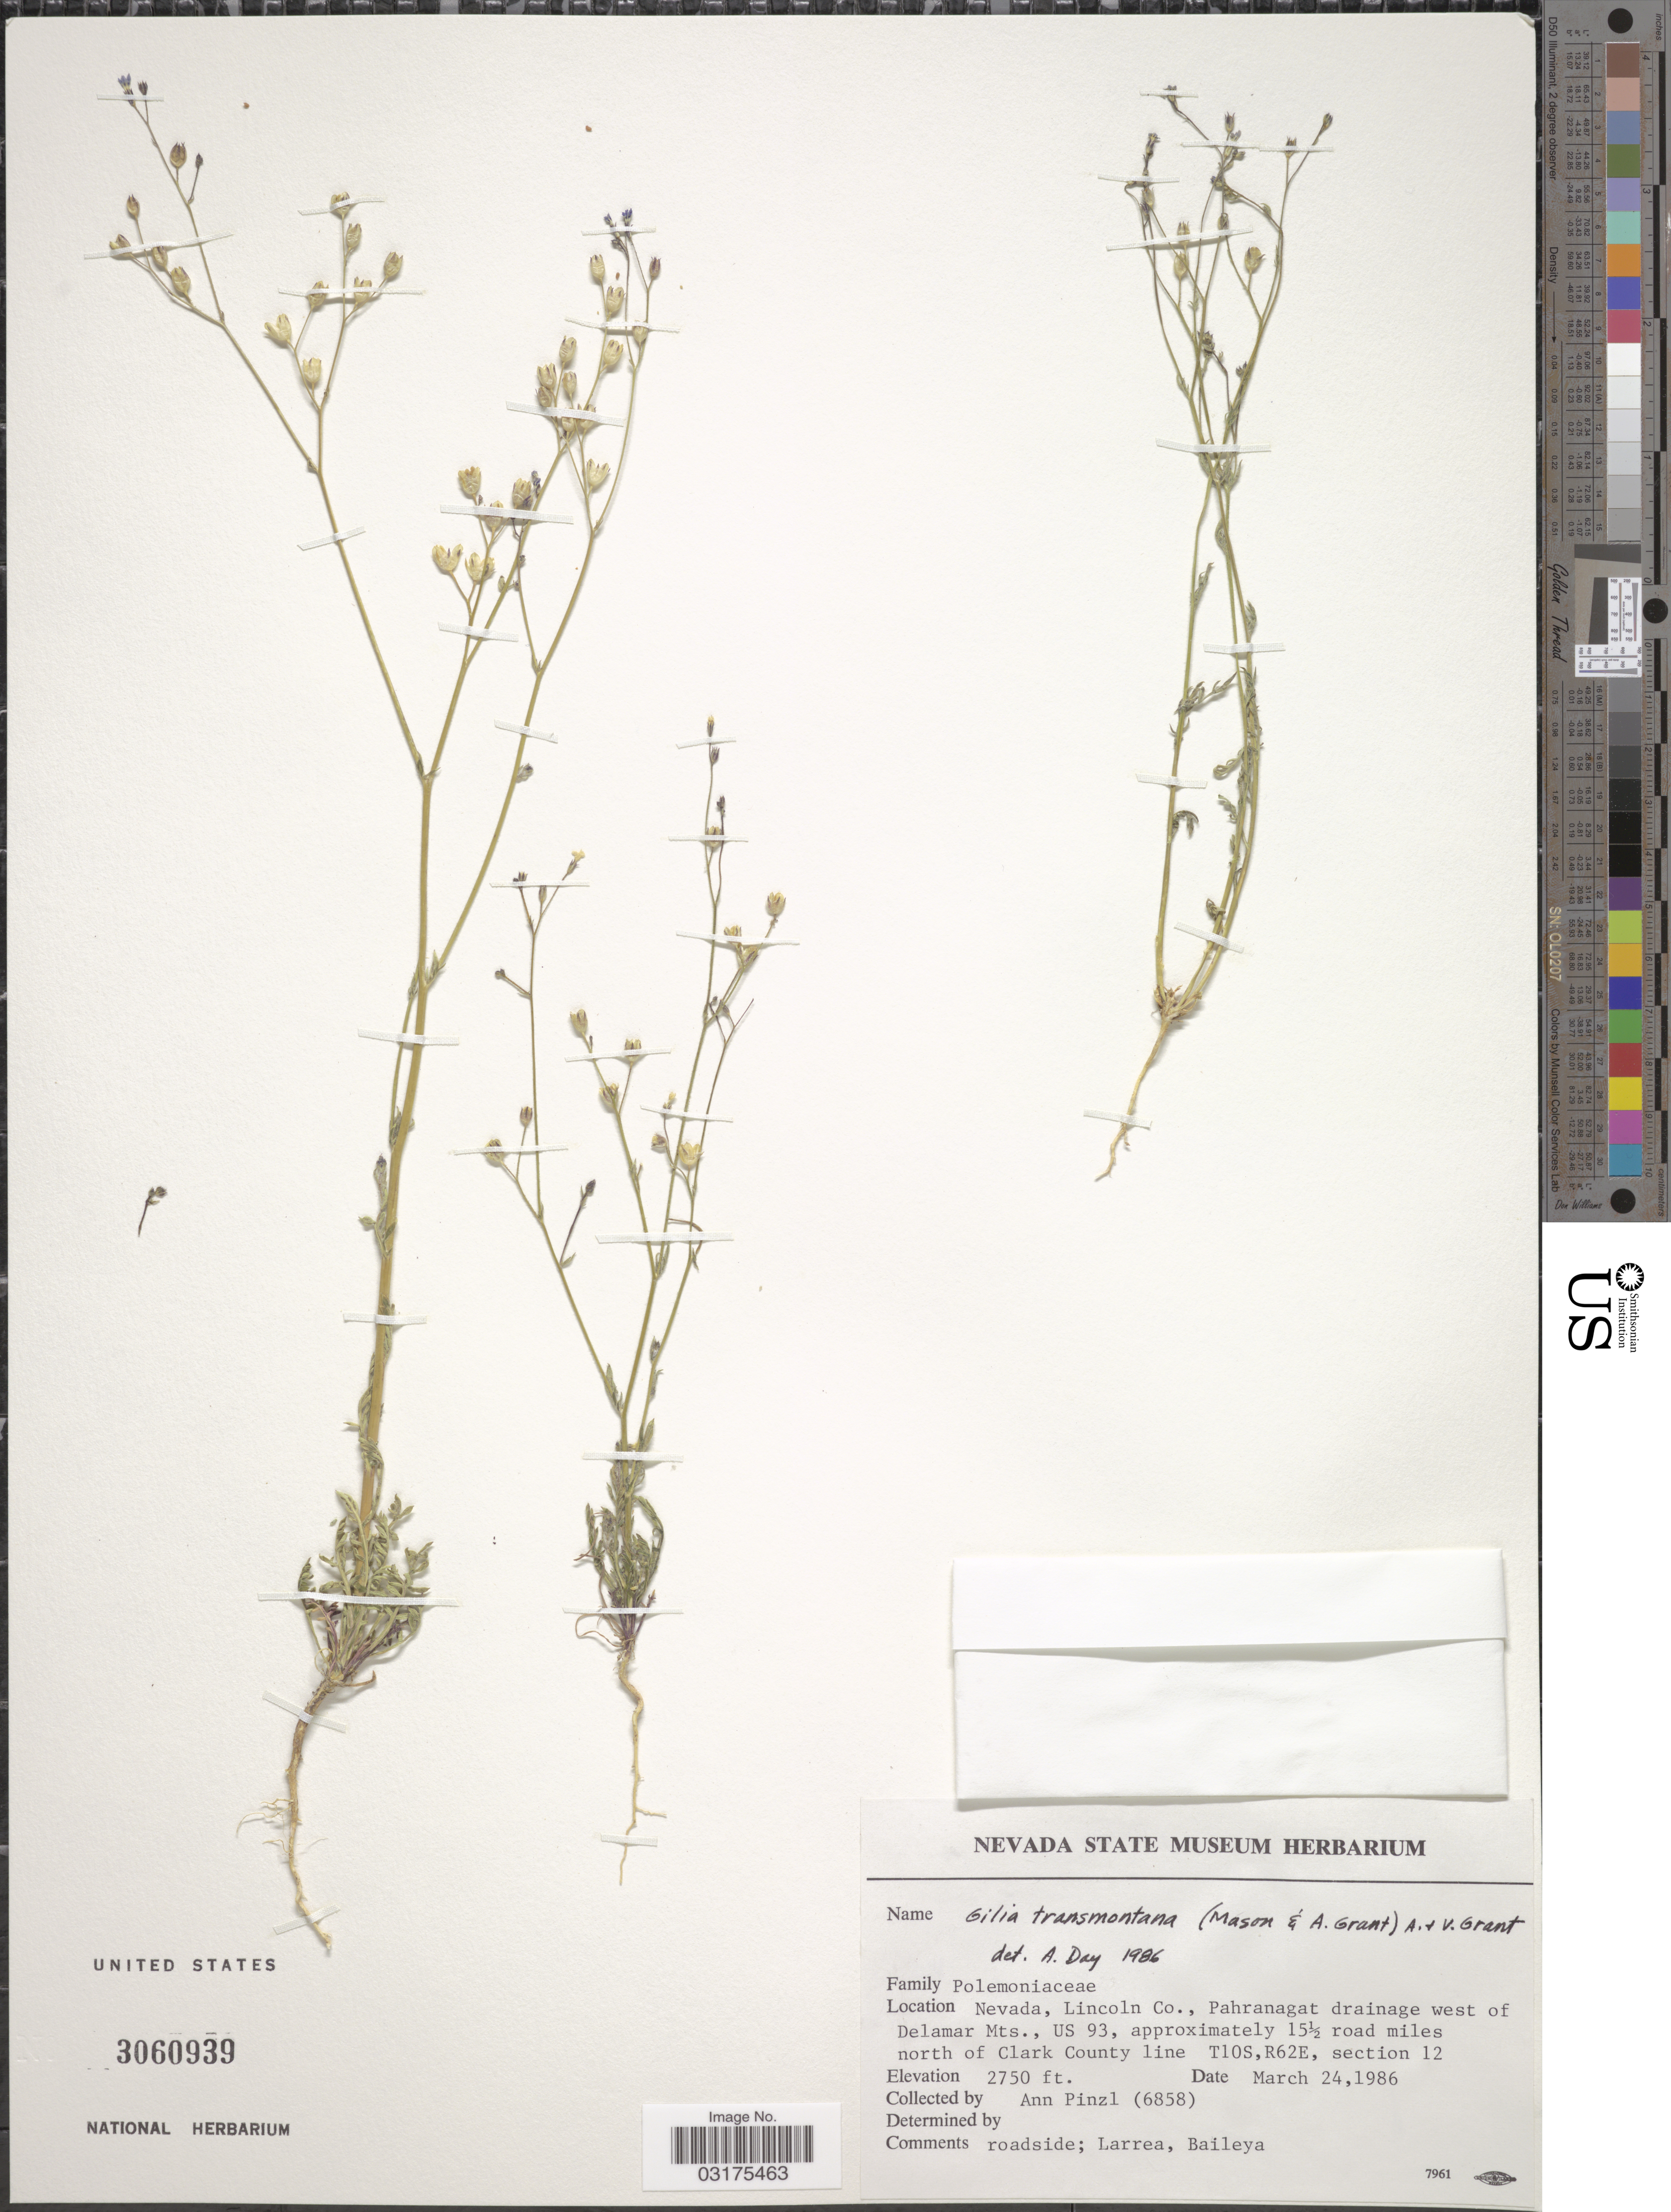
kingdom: Plantae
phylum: Tracheophyta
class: Magnoliopsida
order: Ericales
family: Polemoniaceae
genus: Gilia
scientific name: Gilia clokeyi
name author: H. Mason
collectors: A. Pinzl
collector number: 6858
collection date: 1986-03-24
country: United States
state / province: Nevada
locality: Nevada, Lincoln Co., Pahranagat drainage west of Delamar Mts., US 93, approximately 15½ road miles north of Clark County line T10S, R62E, section 12.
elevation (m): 838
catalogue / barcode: US 3060939